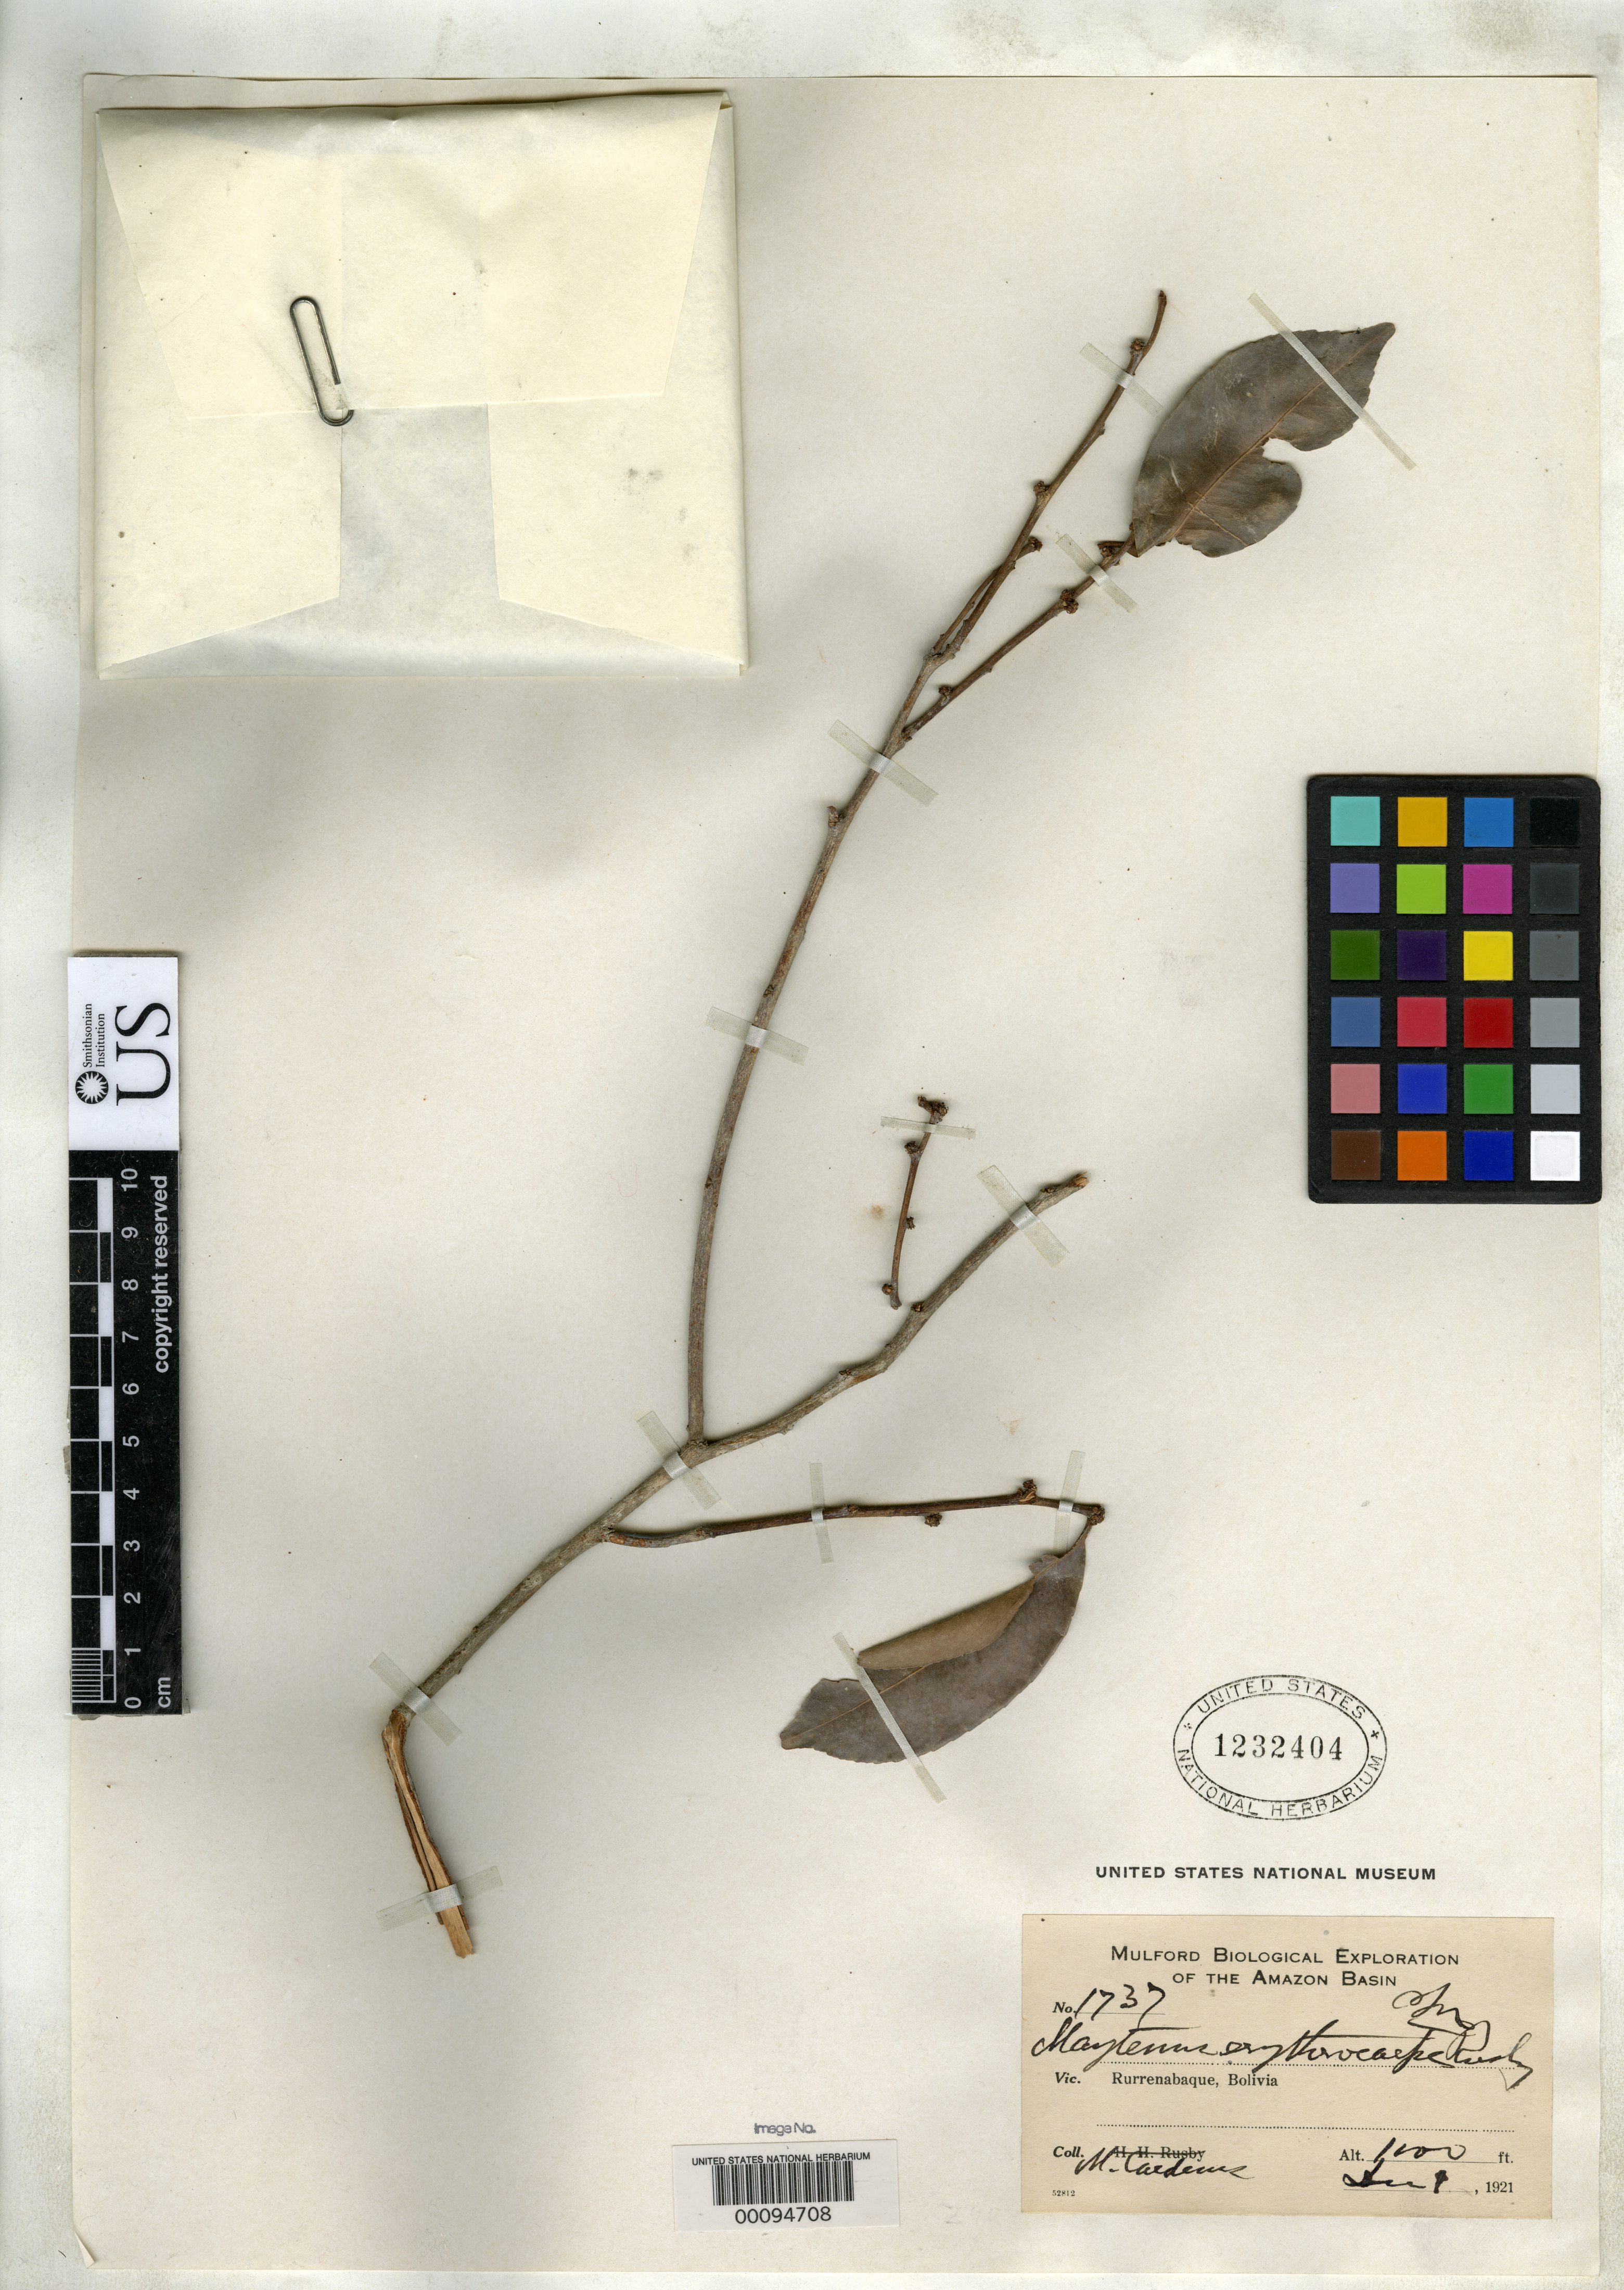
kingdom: Plantae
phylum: Tracheophyta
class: Magnoliopsida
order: Celastrales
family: Celastraceae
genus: Maytenus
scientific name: Maytenus erythrocarpa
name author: Rusby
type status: Isotype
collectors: M. Cárdenas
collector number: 1737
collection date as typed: Dec. 9, 1921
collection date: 1921-12-09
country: Bolivia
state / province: Beni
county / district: José Ballivián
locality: Rurrenabaque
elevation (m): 305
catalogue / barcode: US 1232404